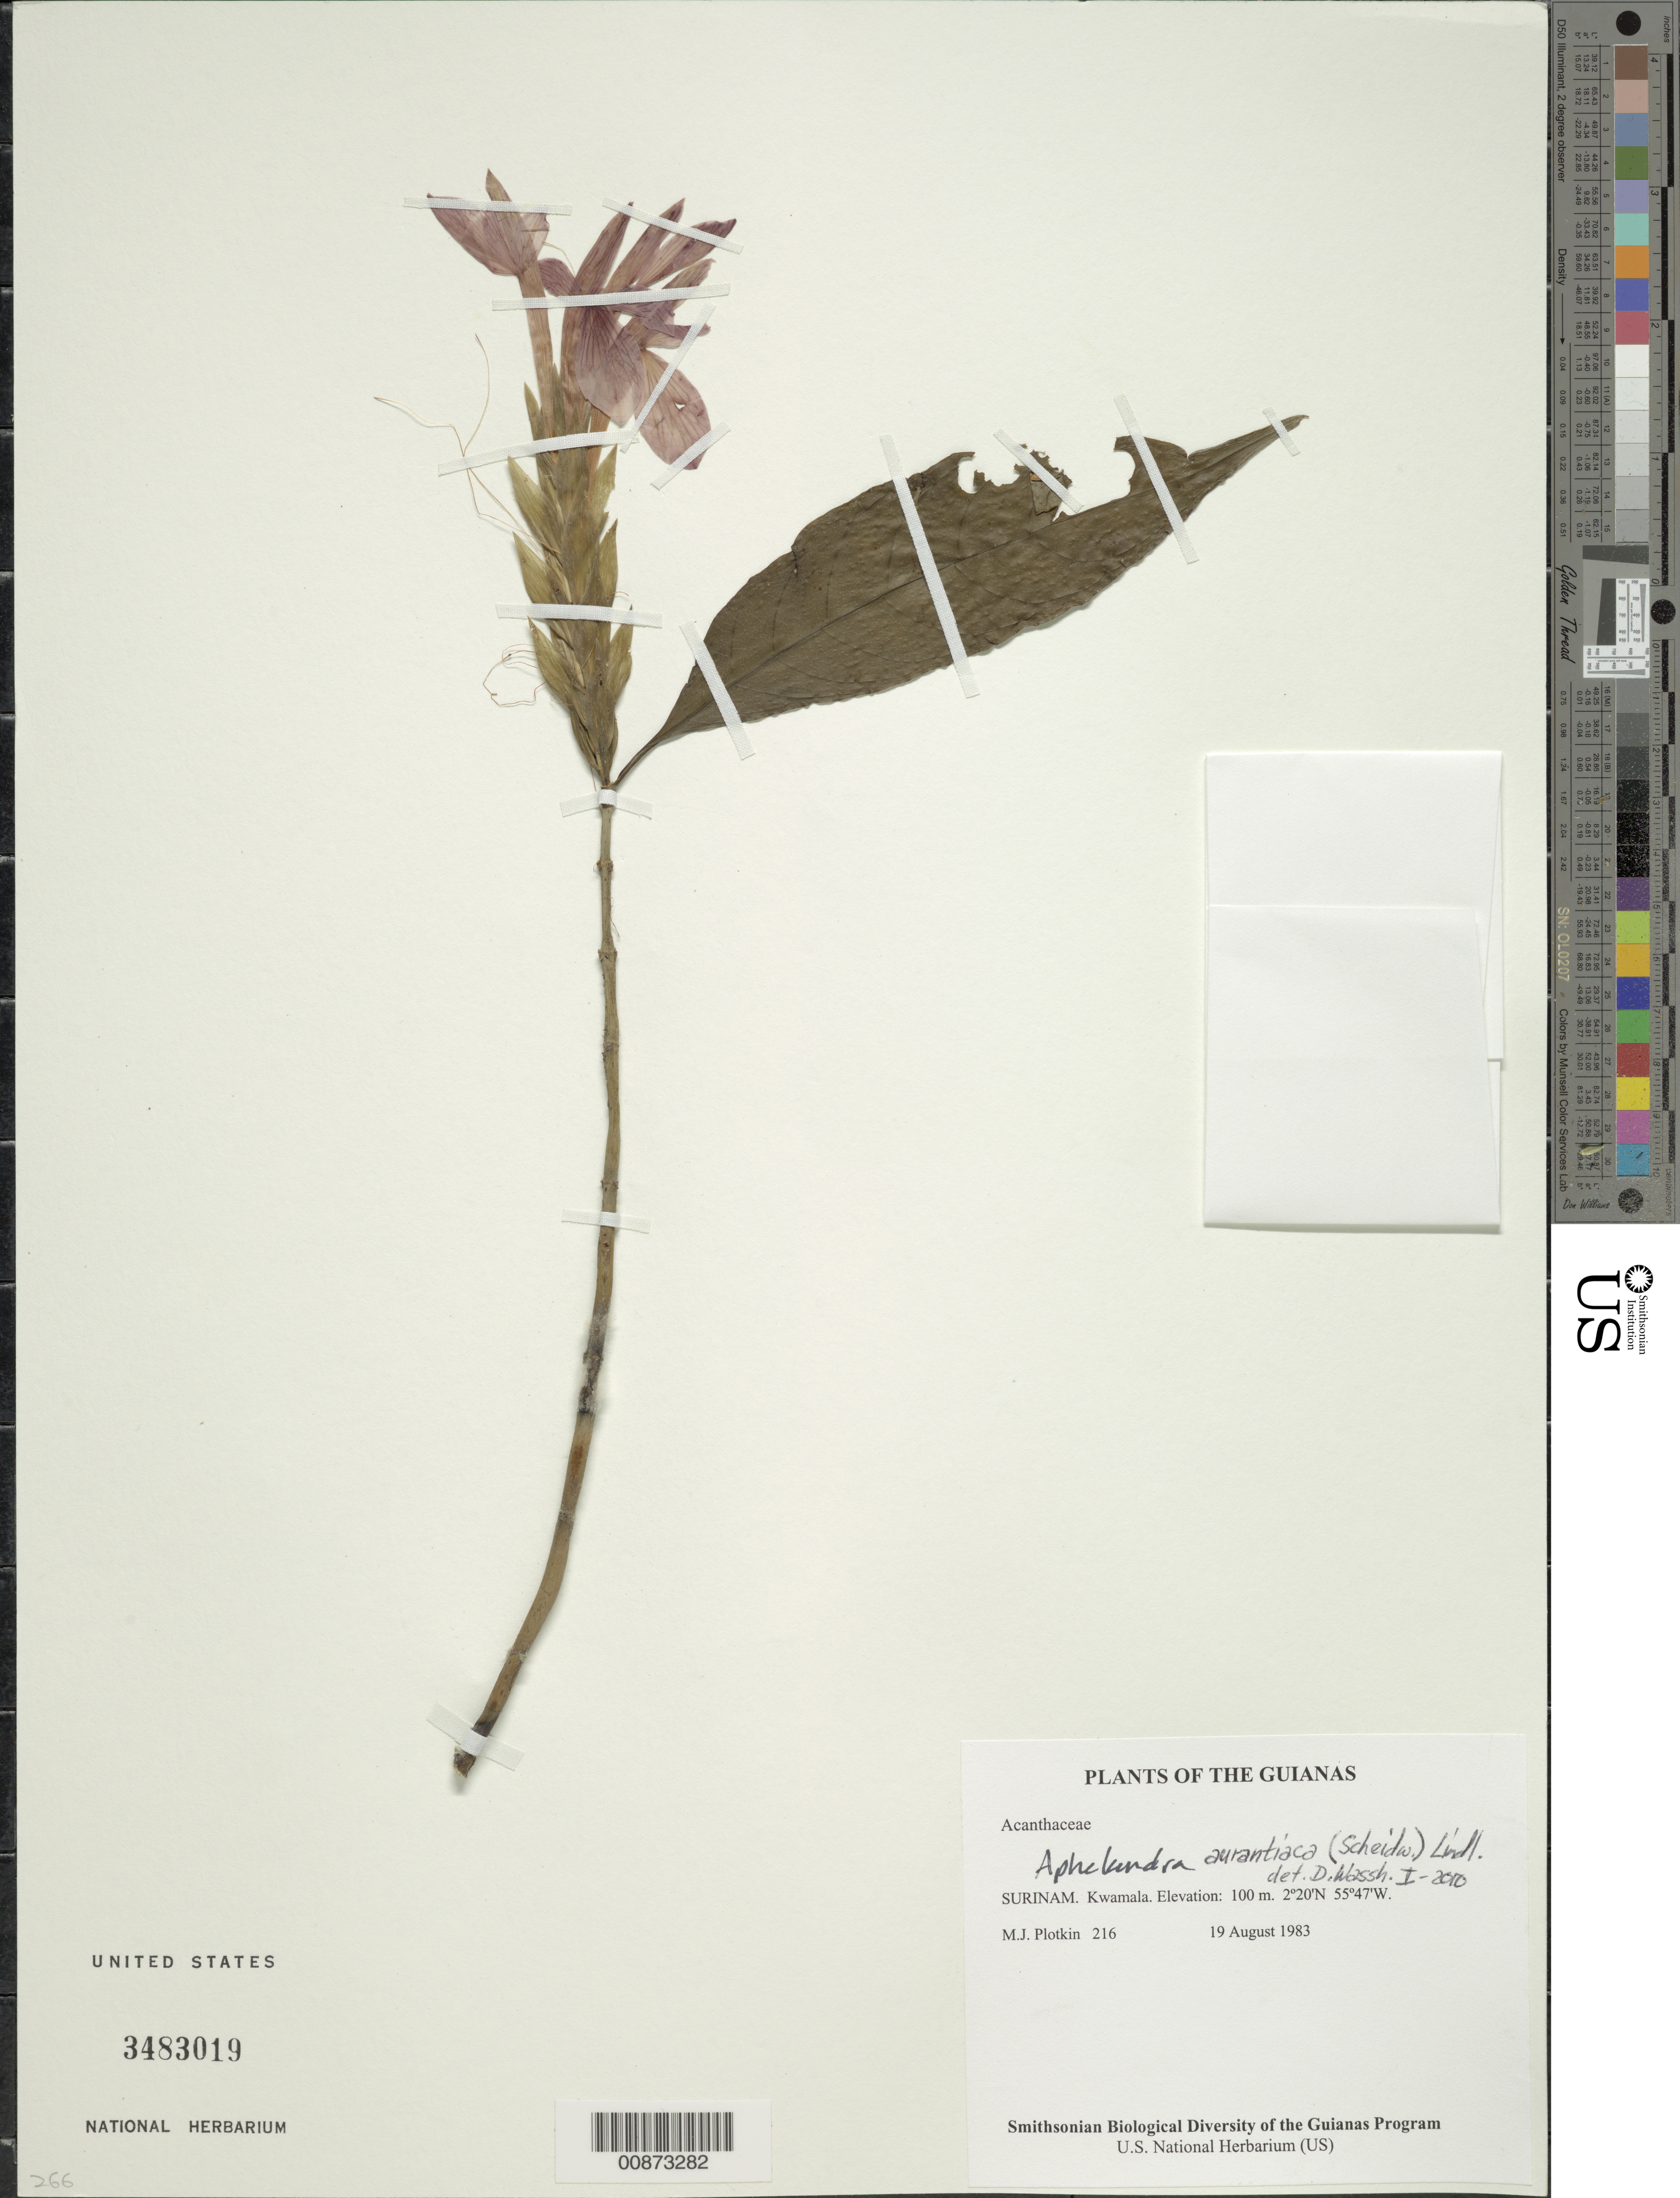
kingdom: Plantae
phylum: Tracheophyta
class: Magnoliopsida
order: Lamiales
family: Acanthaceae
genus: Aphelandra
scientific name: Aphelandra aurantiaca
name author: (Scheidw.) Lindl.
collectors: M. Plotkin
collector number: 216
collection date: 1983-08-19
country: Suriname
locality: The Guianas. Kwamala.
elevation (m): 100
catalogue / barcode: US 3483019